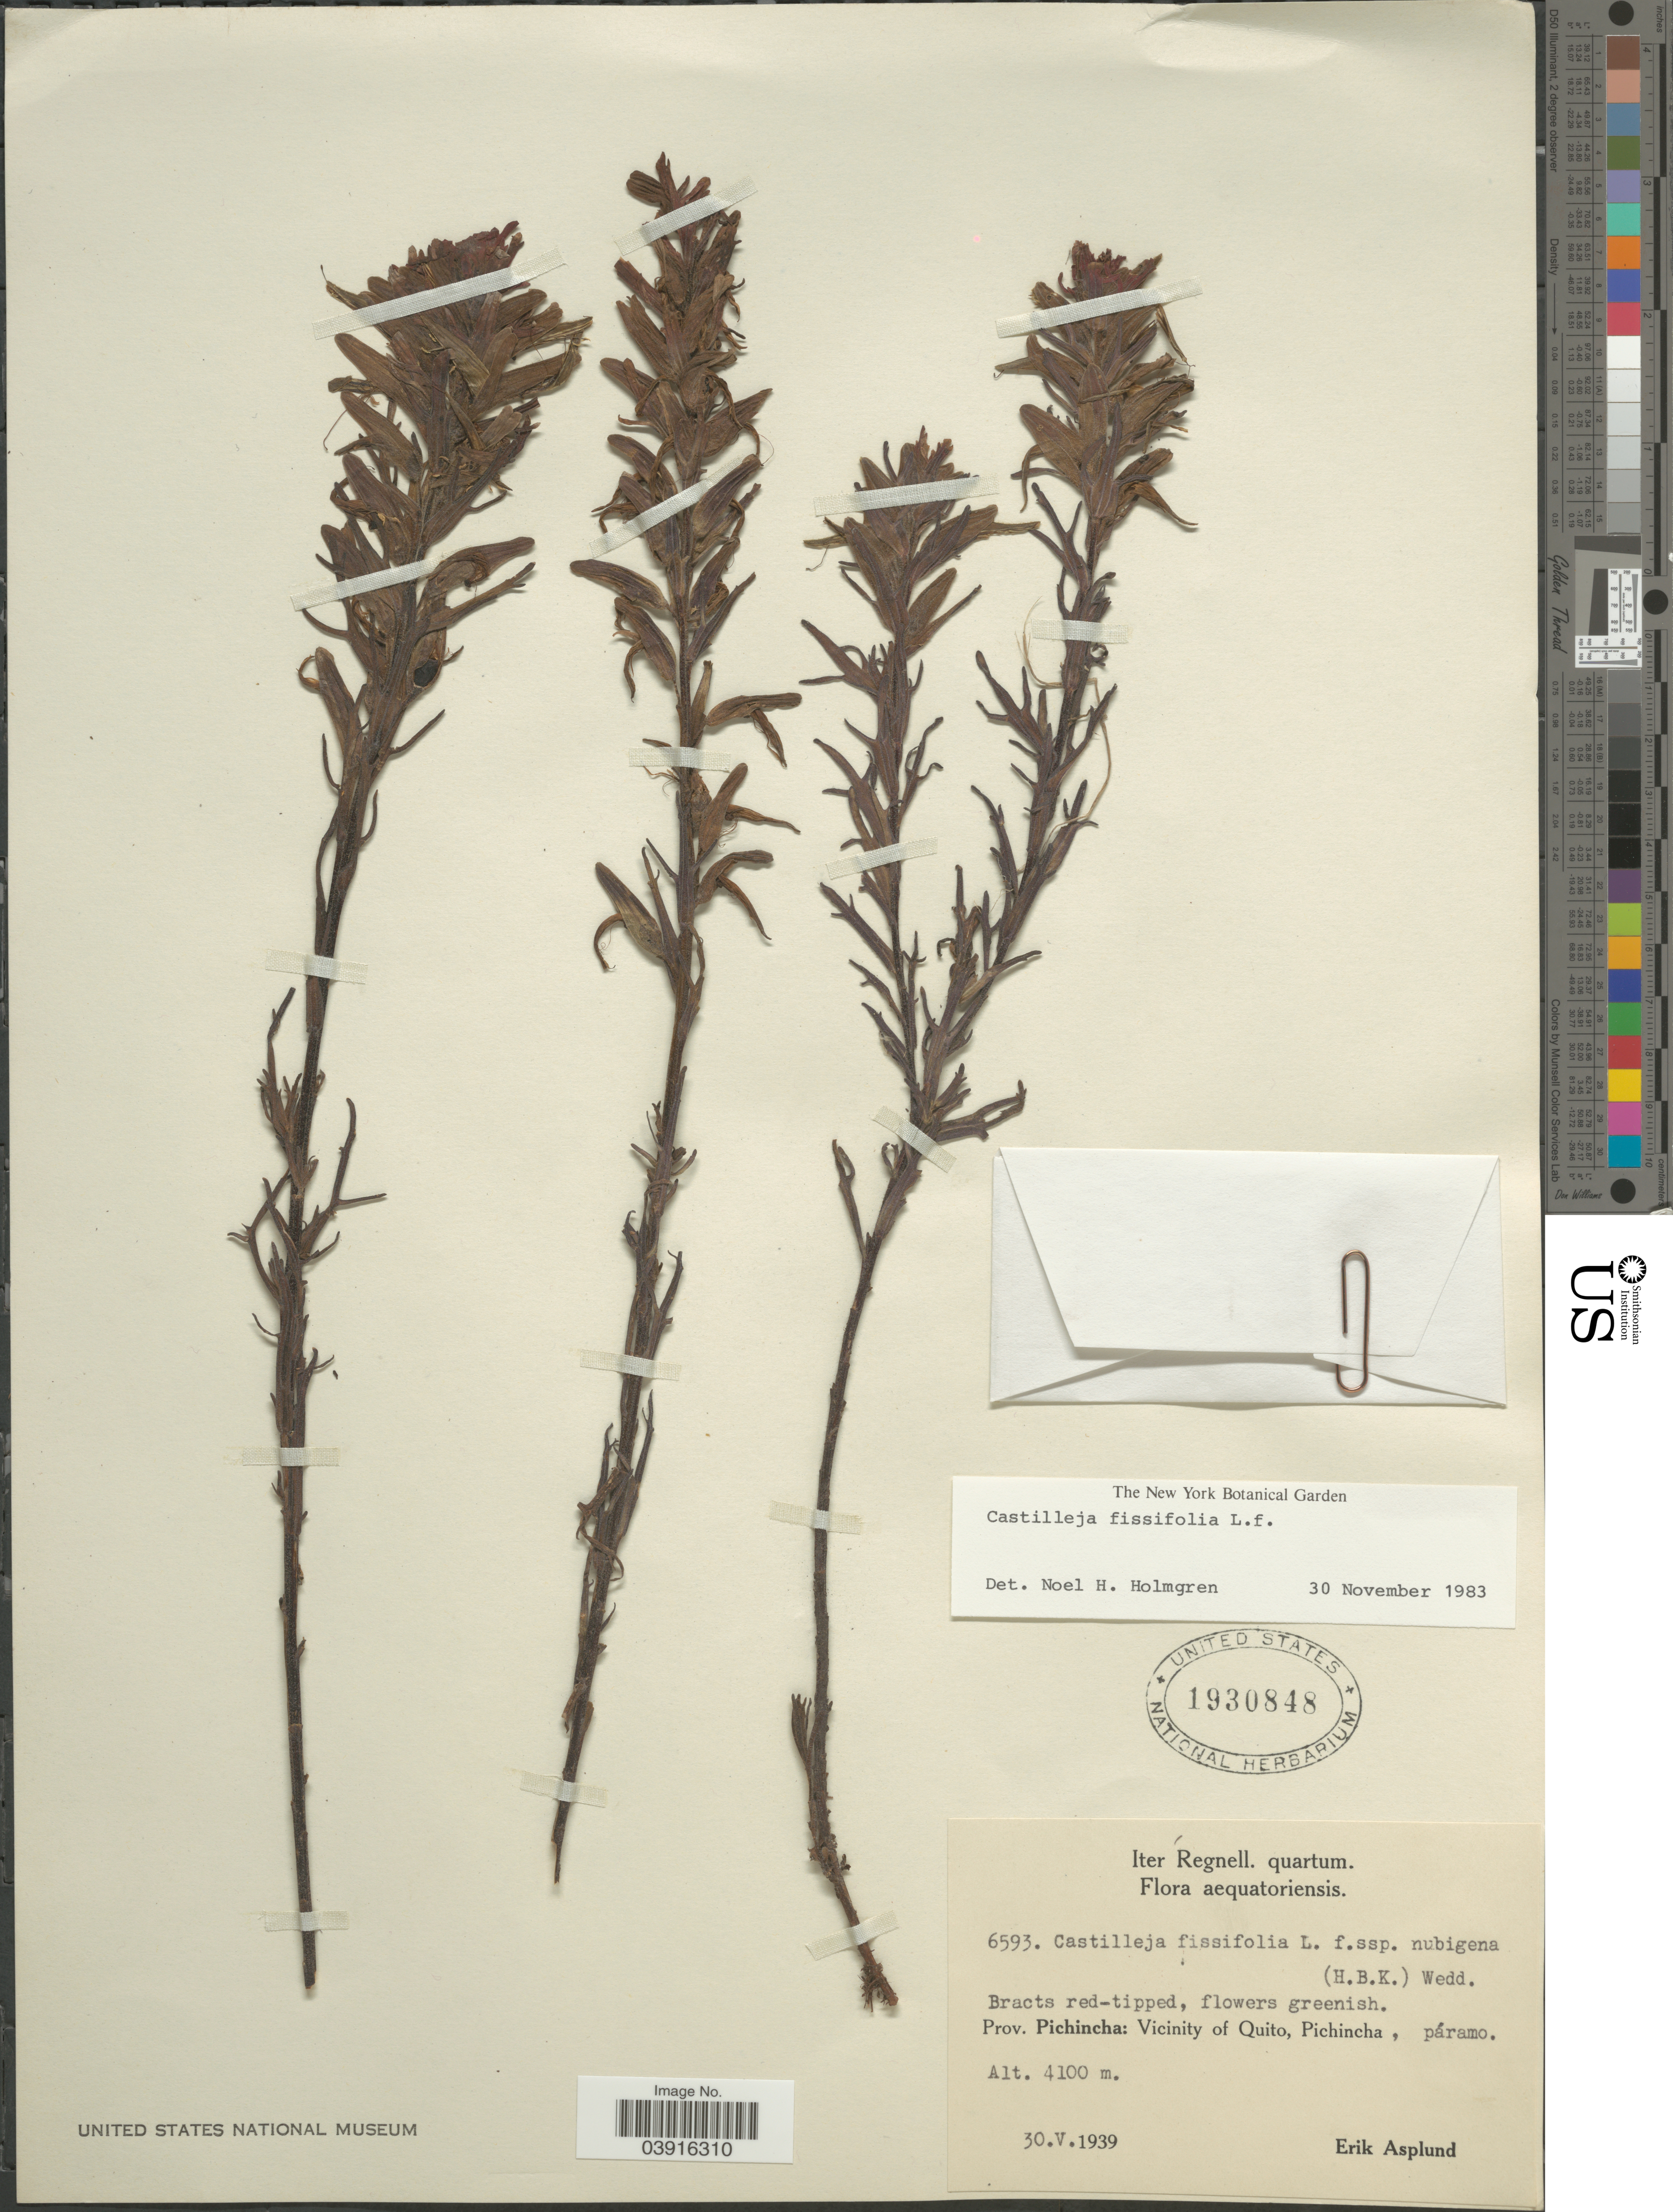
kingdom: Plantae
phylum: Tracheophyta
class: Magnoliopsida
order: Lamiales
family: Orobanchaceae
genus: Castilleja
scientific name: Castilleja fissifolia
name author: L. f.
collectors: E. Asplund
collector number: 6593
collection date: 1939-05-30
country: Ecuador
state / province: Pichincha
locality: Vicinity of Quito, Pichincha, páramo.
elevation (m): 4100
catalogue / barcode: US 1930848